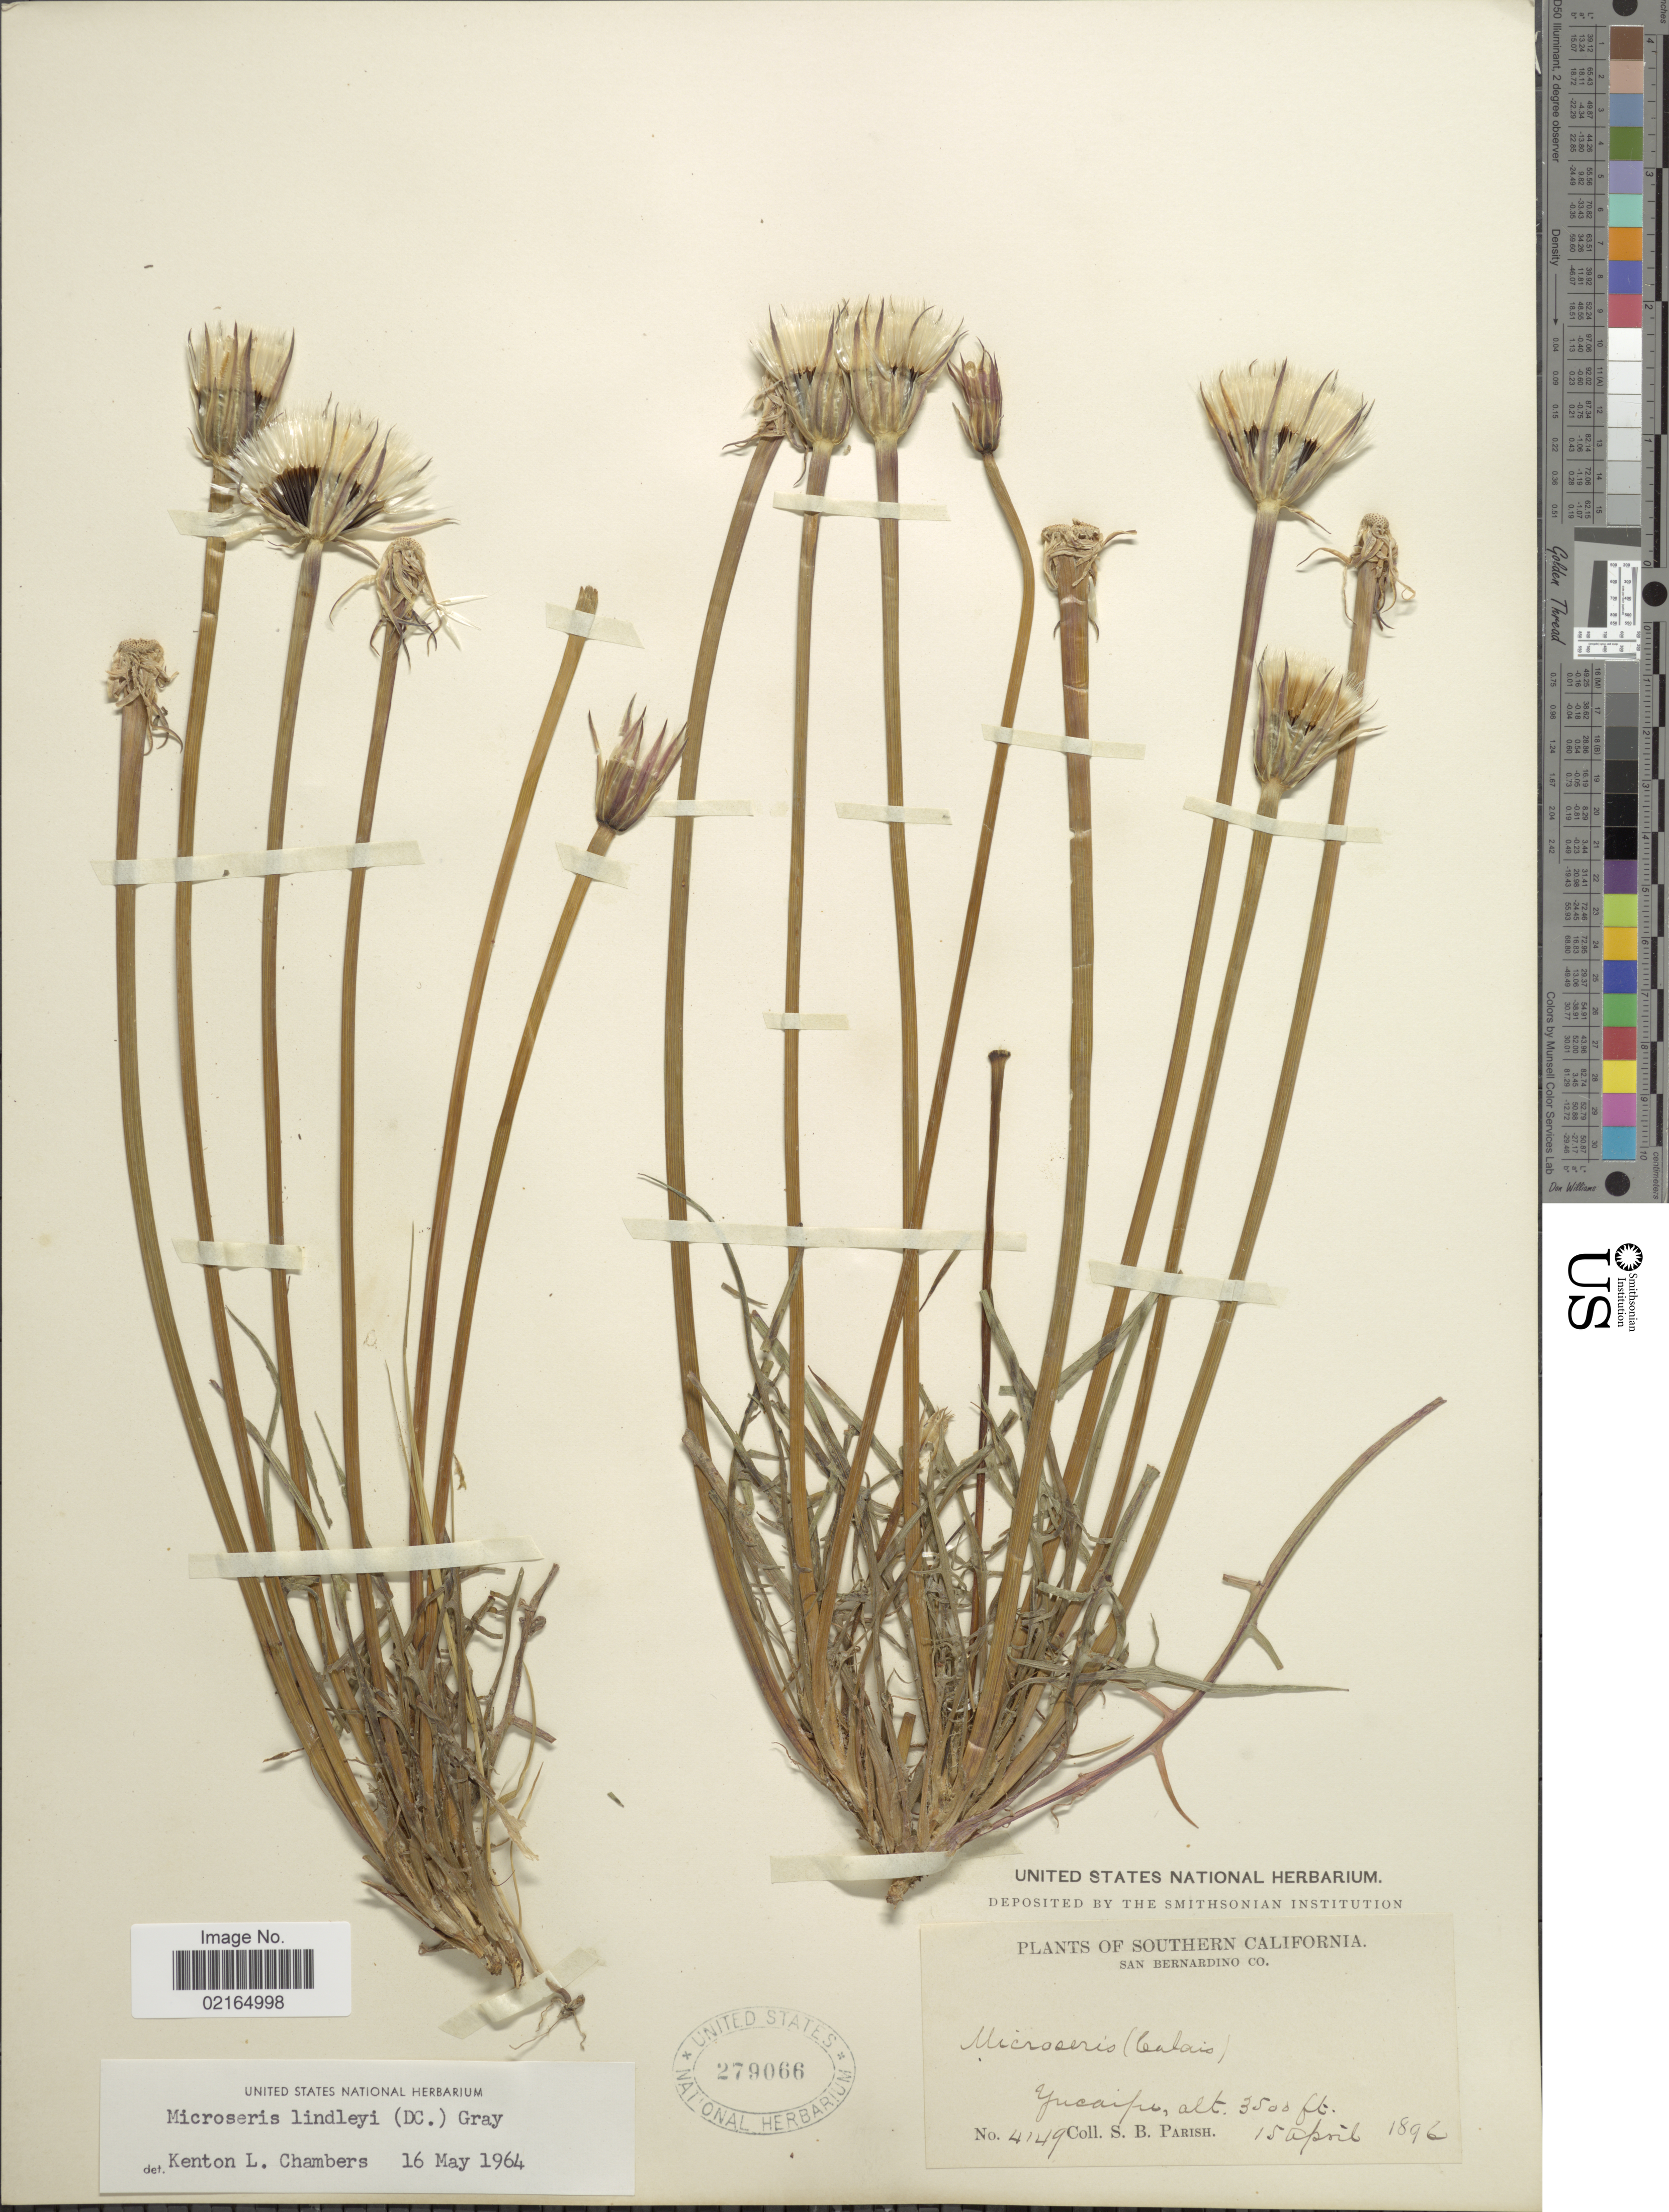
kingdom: Plantae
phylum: Tracheophyta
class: Magnoliopsida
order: Asterales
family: Asteraceae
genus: Uropappus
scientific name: Uropappus lindleyi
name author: (DC.) Nutt.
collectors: S. B. Parish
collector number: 4149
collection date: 1896-04-15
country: United States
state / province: California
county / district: San Bernardino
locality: Southern California, Yucaipa.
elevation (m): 1067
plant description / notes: Corrected "Yucaipe" to "Yucaipa." Removed "San Bernardino Co." from Precise Locality field and added to County field.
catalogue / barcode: US 279066